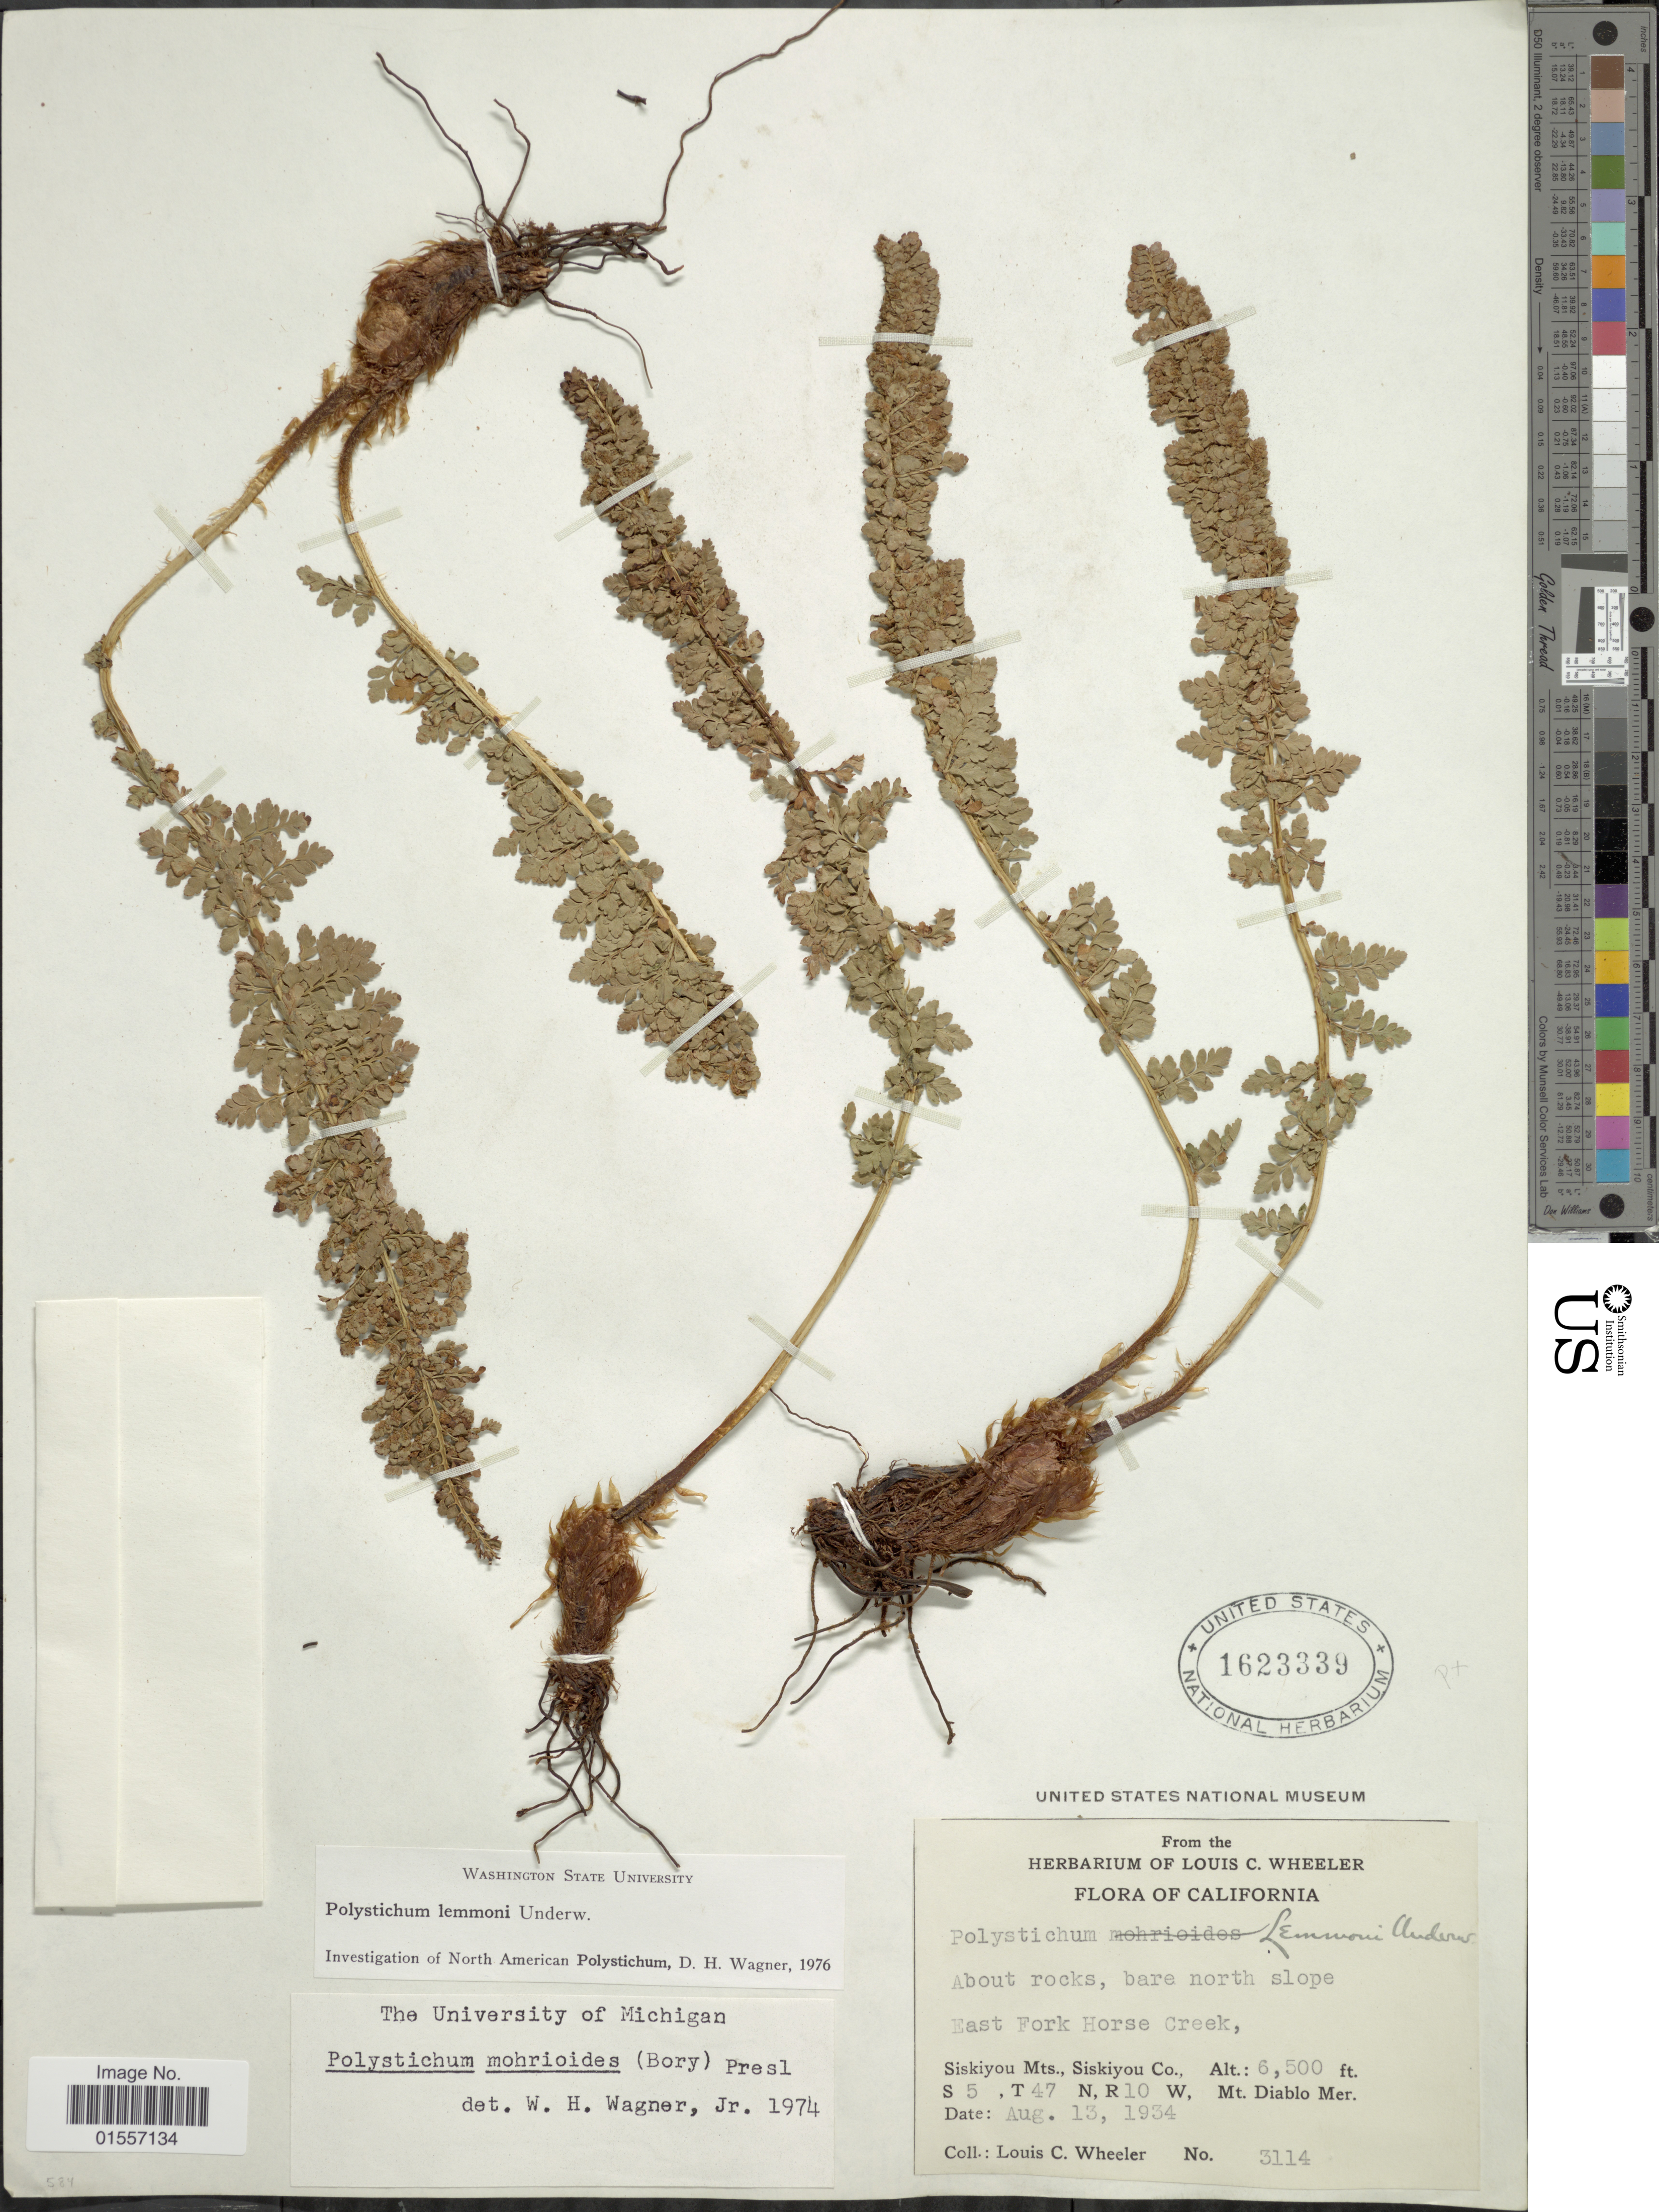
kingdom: Plantae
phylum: Tracheophyta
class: Polypodiopsida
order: Polypodiales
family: Dryopteridaceae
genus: Polystichum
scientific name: Polystichum lemmonii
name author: Underw.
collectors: L. C. Wheeler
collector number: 3114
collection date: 1934-08-13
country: United States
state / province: California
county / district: Siskiyou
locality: About rocks, bare north slope East Fork Horse Creek, Siskiyou Mts., Siskiyou Co., S 5, T 47 n, R 10 W, Mt Doablo Mer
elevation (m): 1981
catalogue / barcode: US 1623339